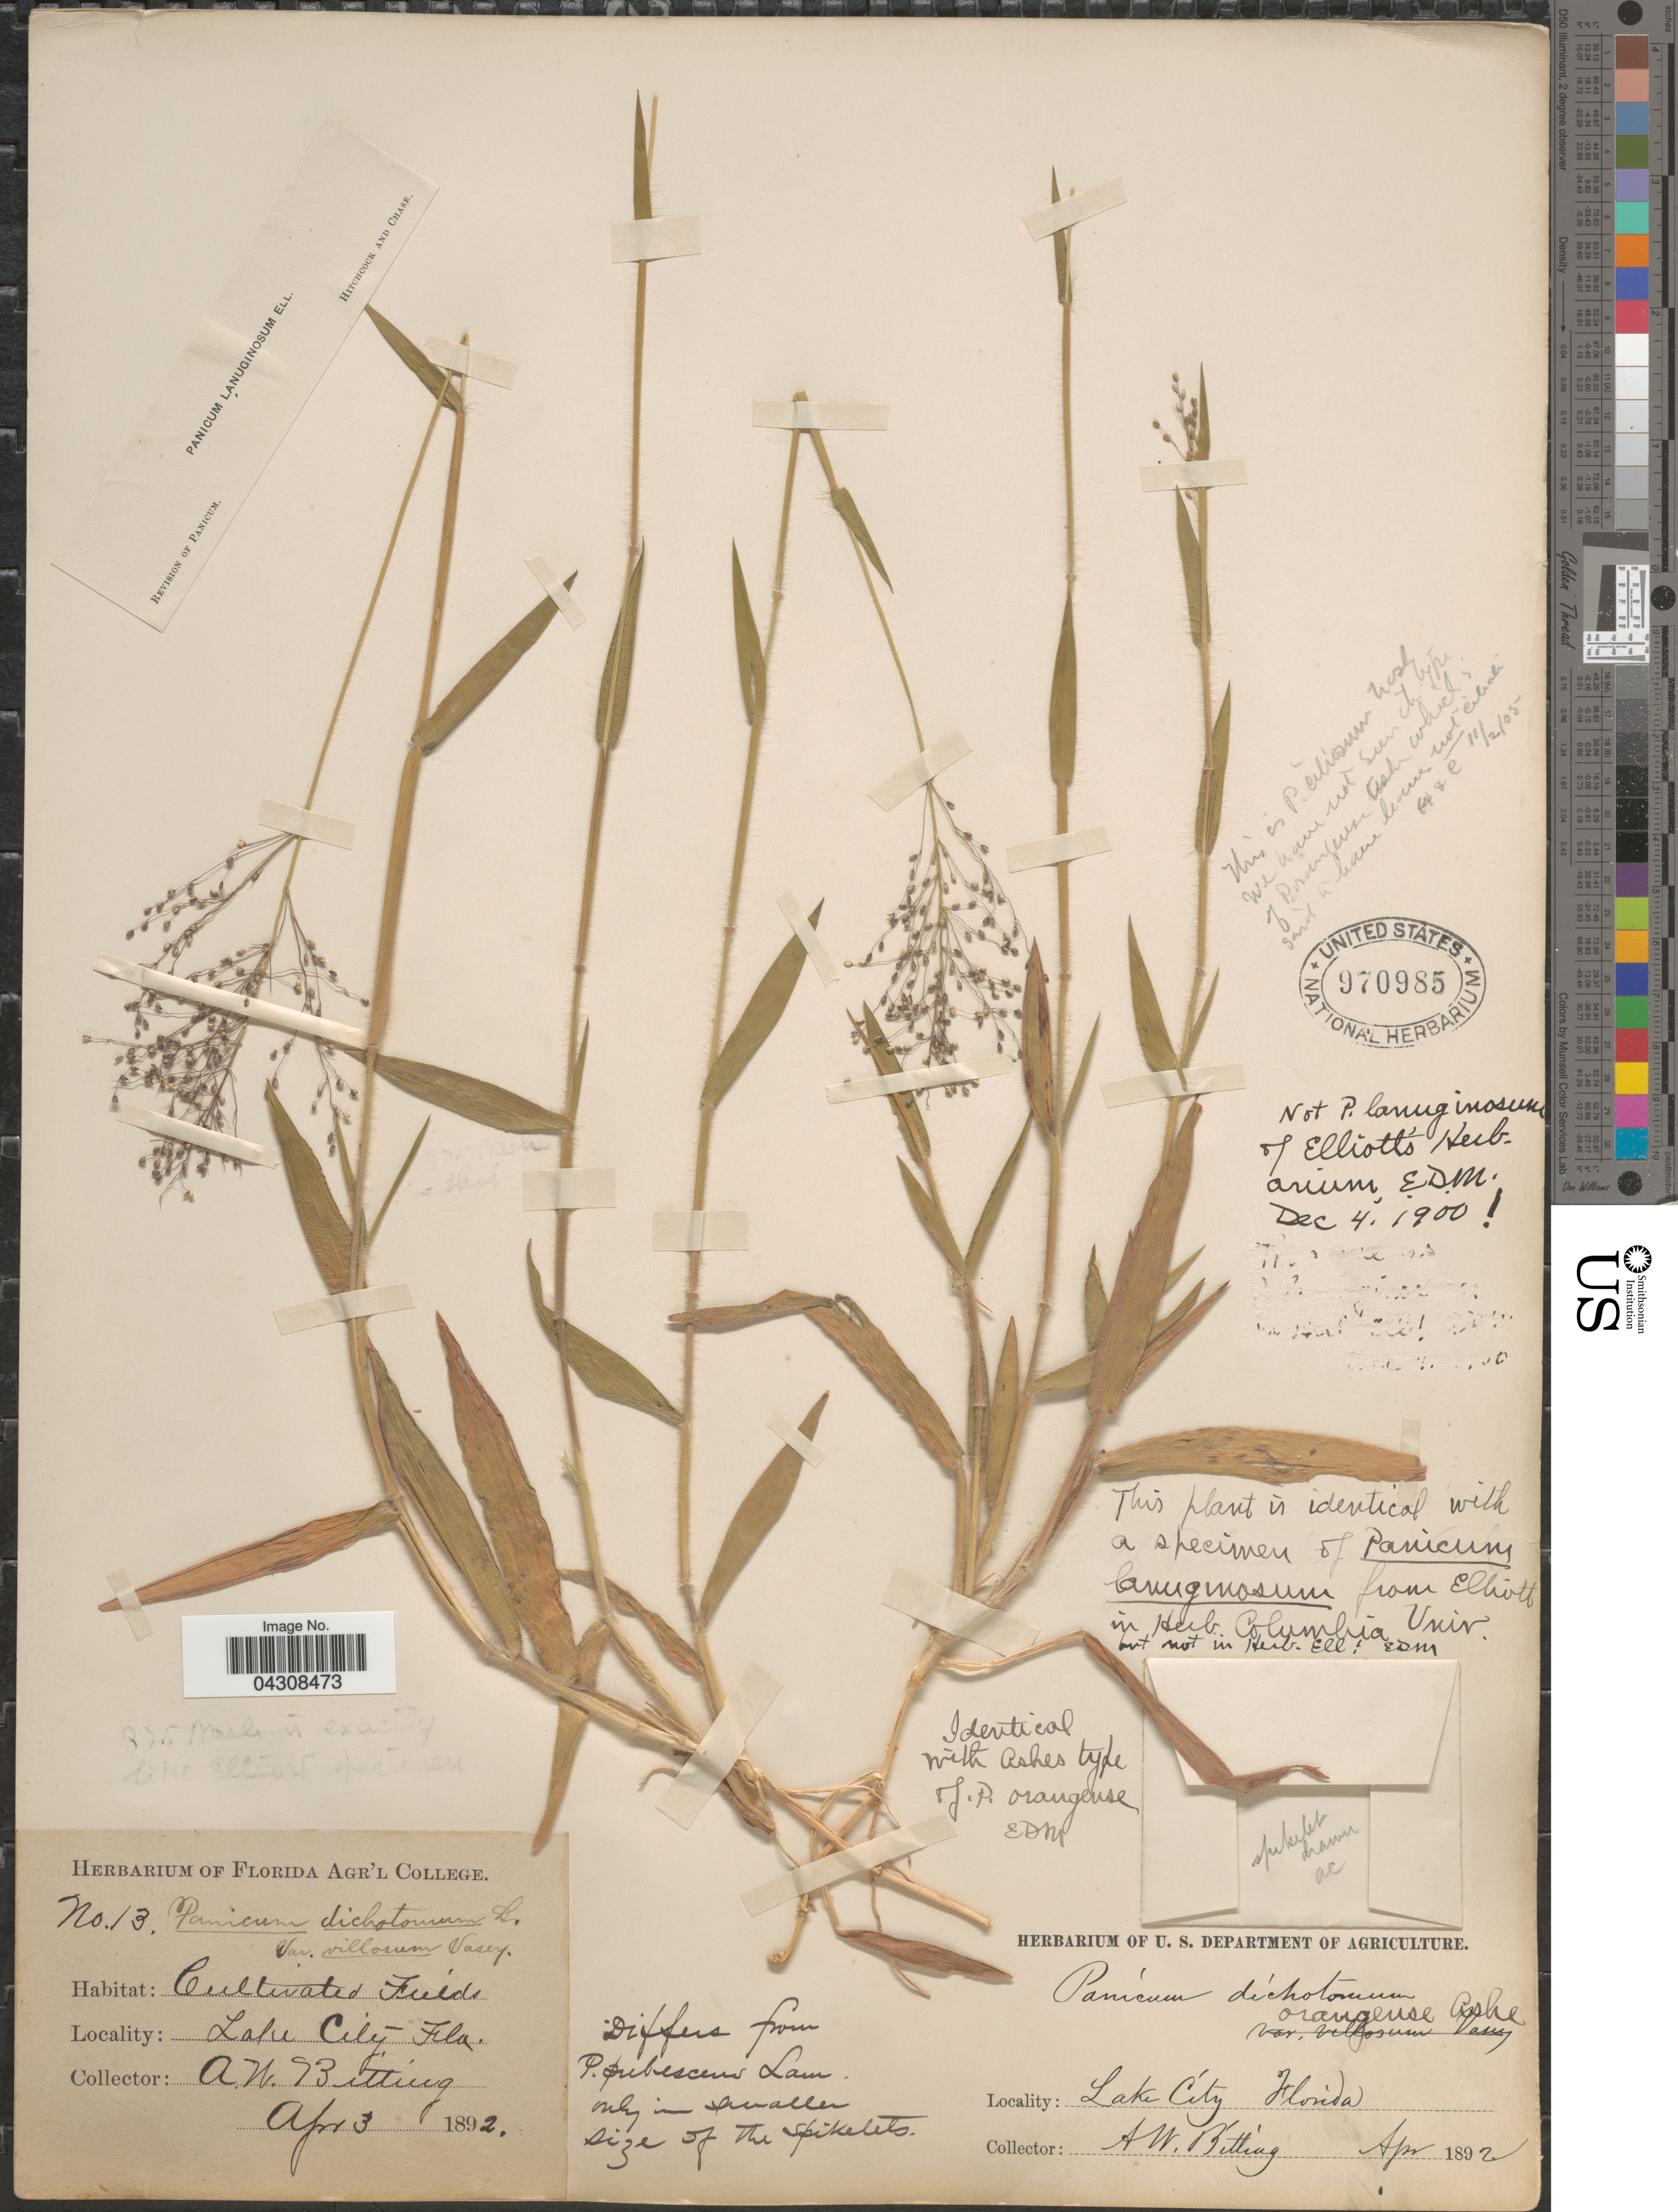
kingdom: Plantae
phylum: Tracheophyta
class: Liliopsida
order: Poales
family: Poaceae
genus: Dichanthelium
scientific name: Dichanthelium acuminatum var. acuminatum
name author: (Sw.) Gould & C.A. Clark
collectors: A. Bitting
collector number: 13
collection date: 1892-04-03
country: United States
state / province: Florida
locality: Lake City.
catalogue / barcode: US 970985